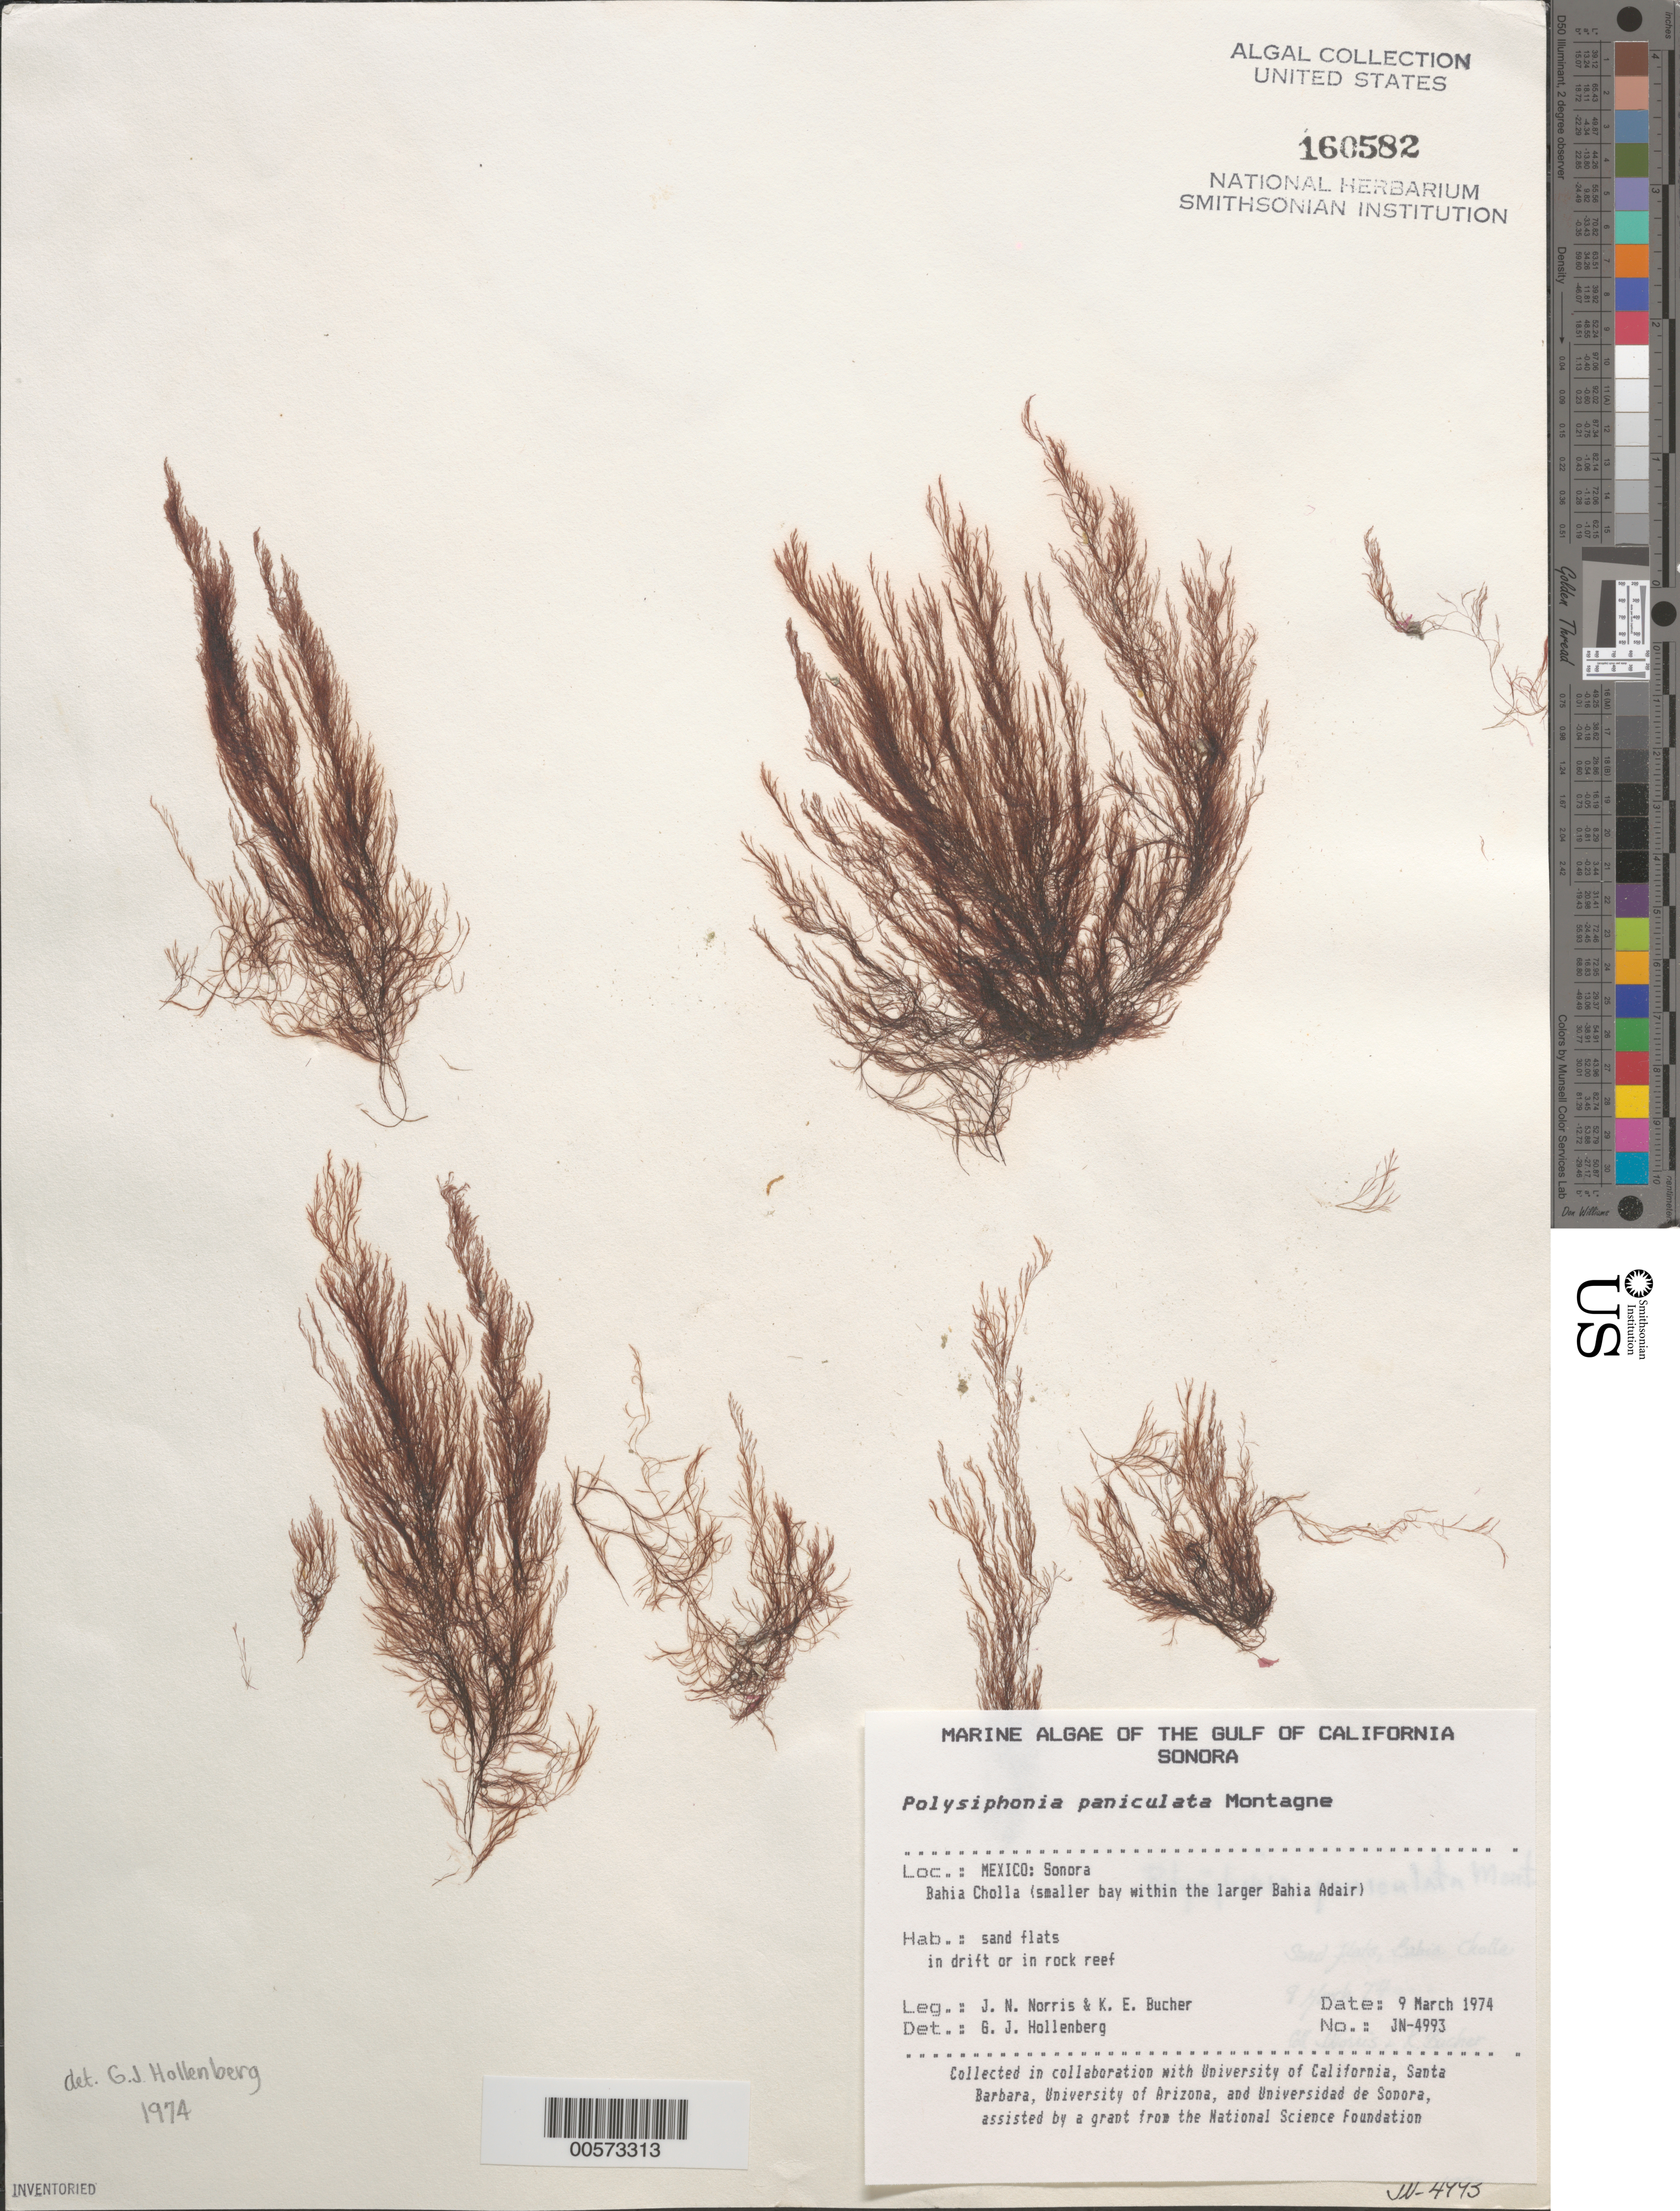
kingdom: Plantae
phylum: Rhodophyta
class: Florideophyceae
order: Ceramiales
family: Rhodomelaceae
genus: Eutrichosiphonia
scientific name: Eutrichosiphonia paniculata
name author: (Mont.) D.E.Bustamante & T.O. Cho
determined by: Algae name updating Project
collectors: J. N. Norris & K. E. Bucher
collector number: JN-4993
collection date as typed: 09 Mar 1974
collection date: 1974-03-09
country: Mexico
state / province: Sonora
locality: Bahia Cholla, Bahia Adair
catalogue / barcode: US 160582